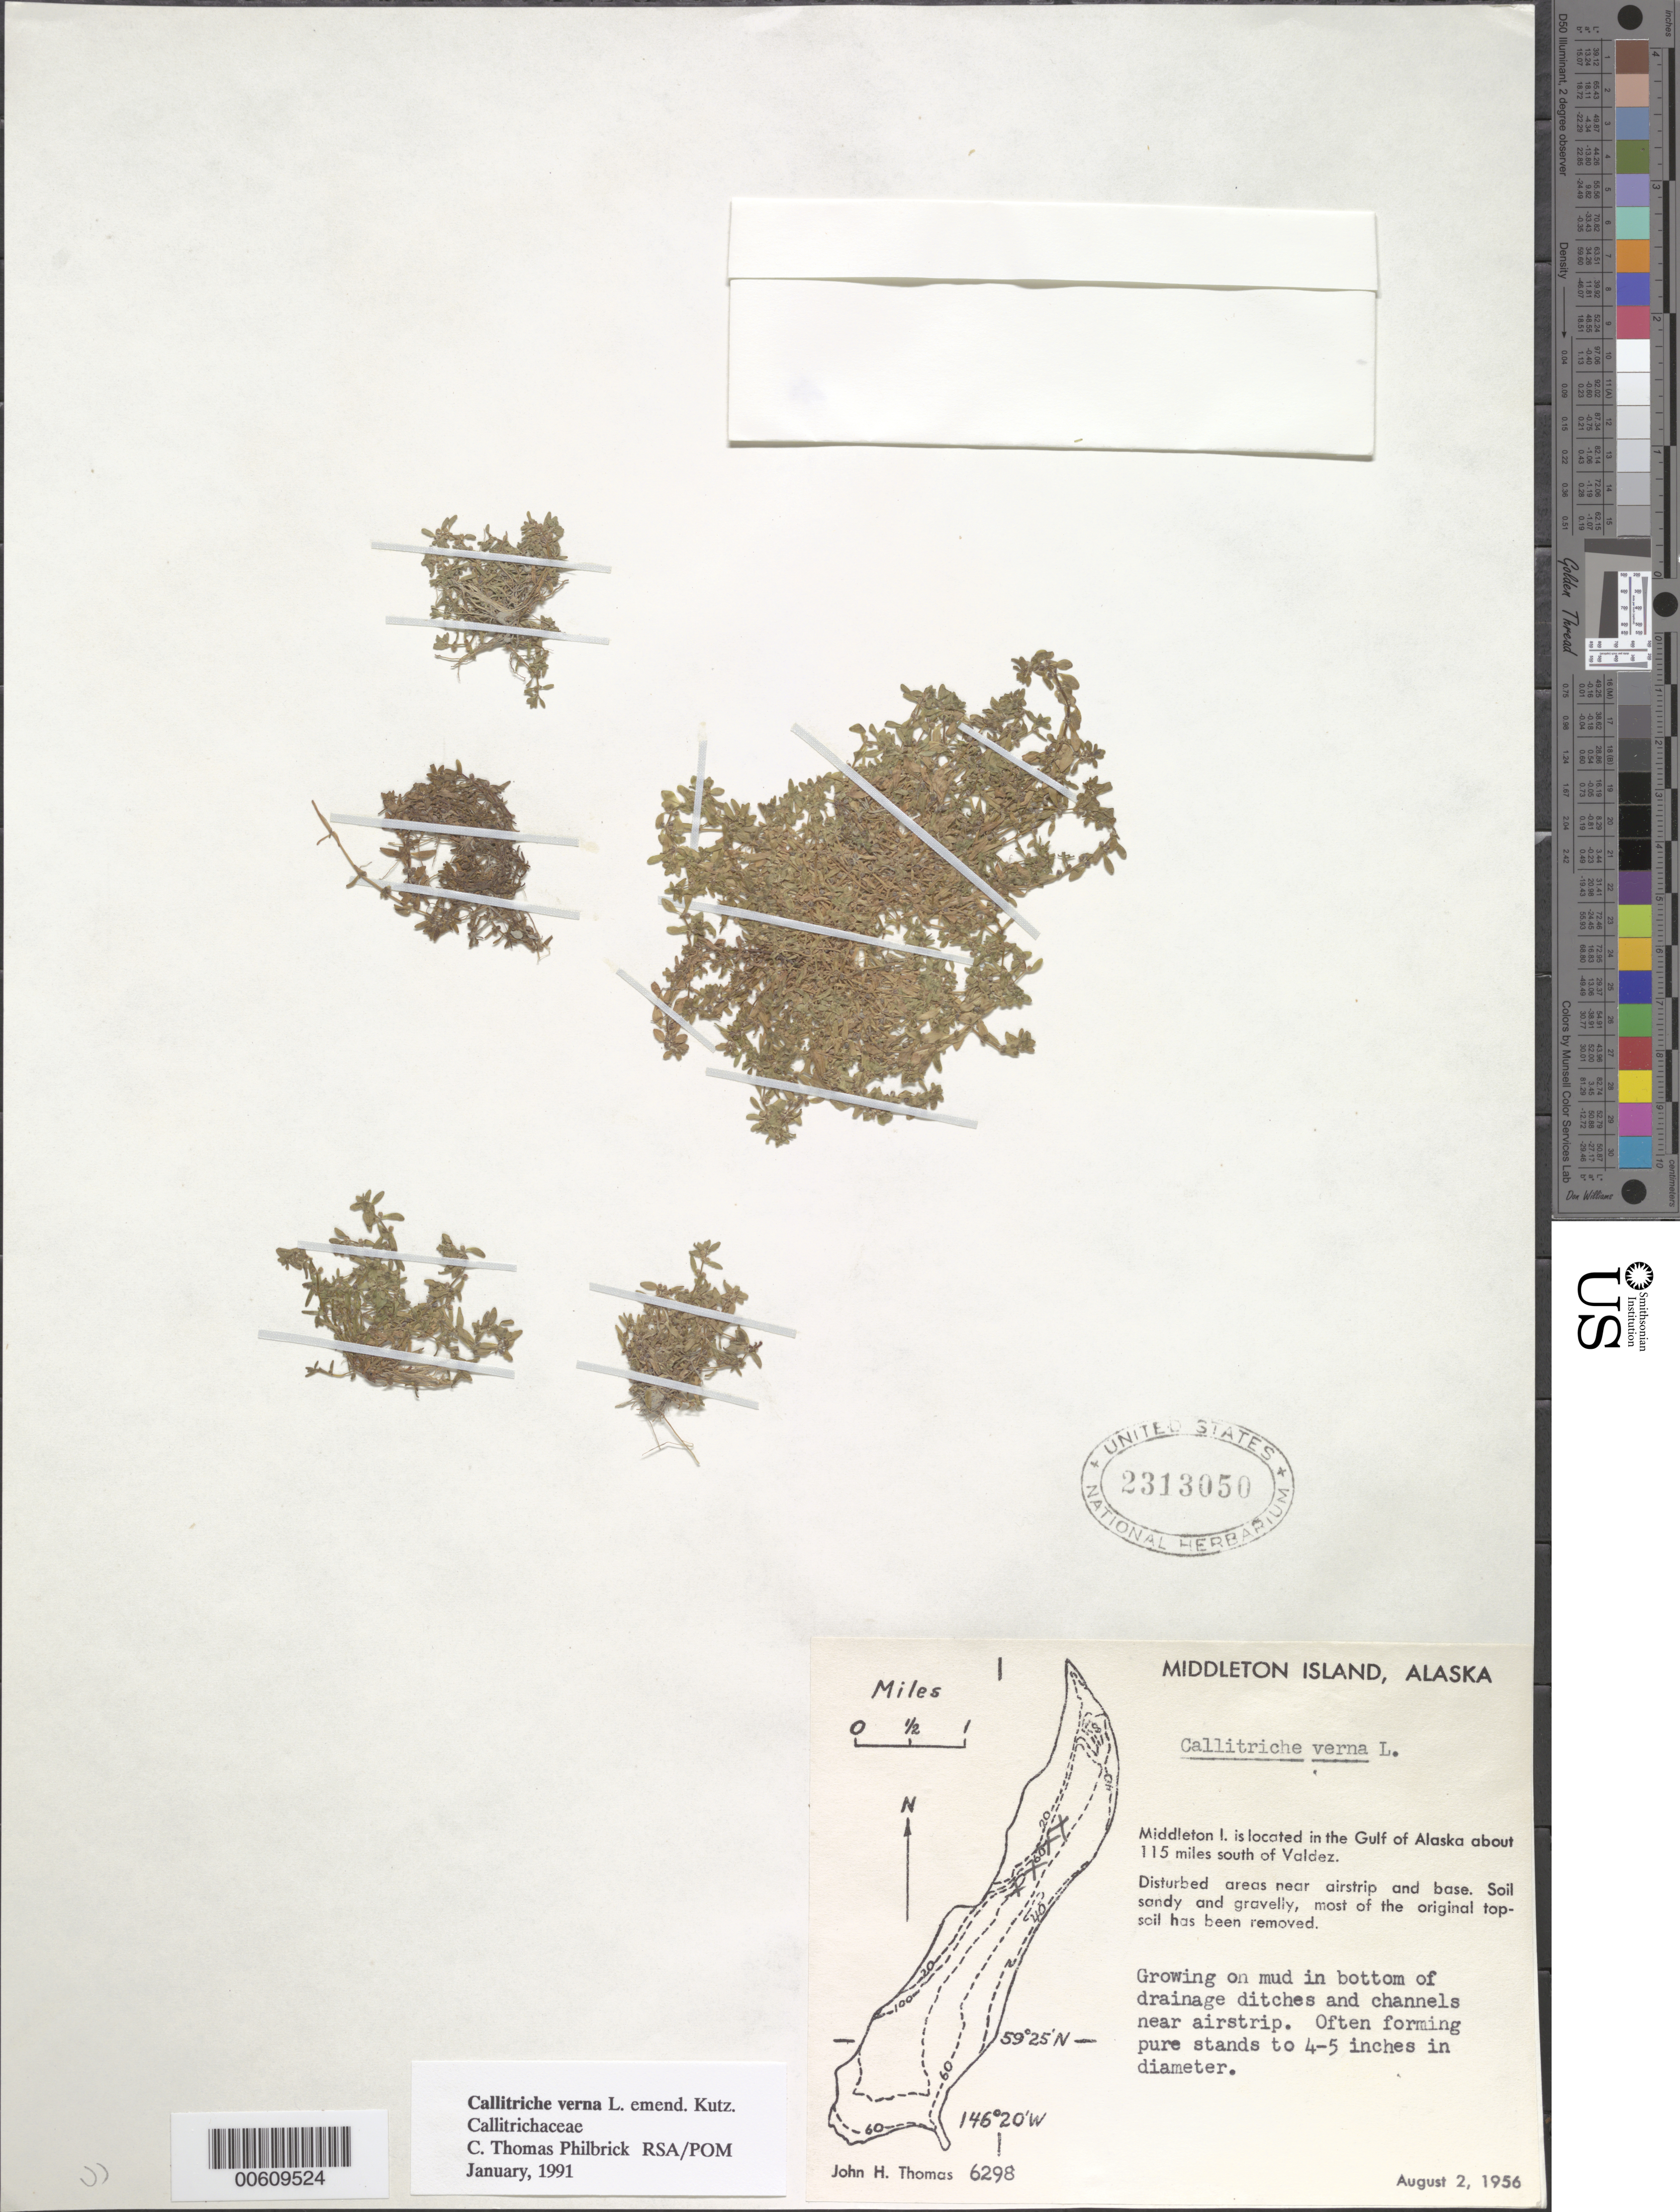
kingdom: Plantae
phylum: Tracheophyta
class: Magnoliopsida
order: Lamiales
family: Plantaginaceae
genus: Callitriche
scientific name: Callitriche verna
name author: L.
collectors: J. H. Thomas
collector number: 6298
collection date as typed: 02 Aug 1956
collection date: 1956-08-02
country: United States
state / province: Alaska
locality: Middleton Island, S of Valdez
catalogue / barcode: US 2313050